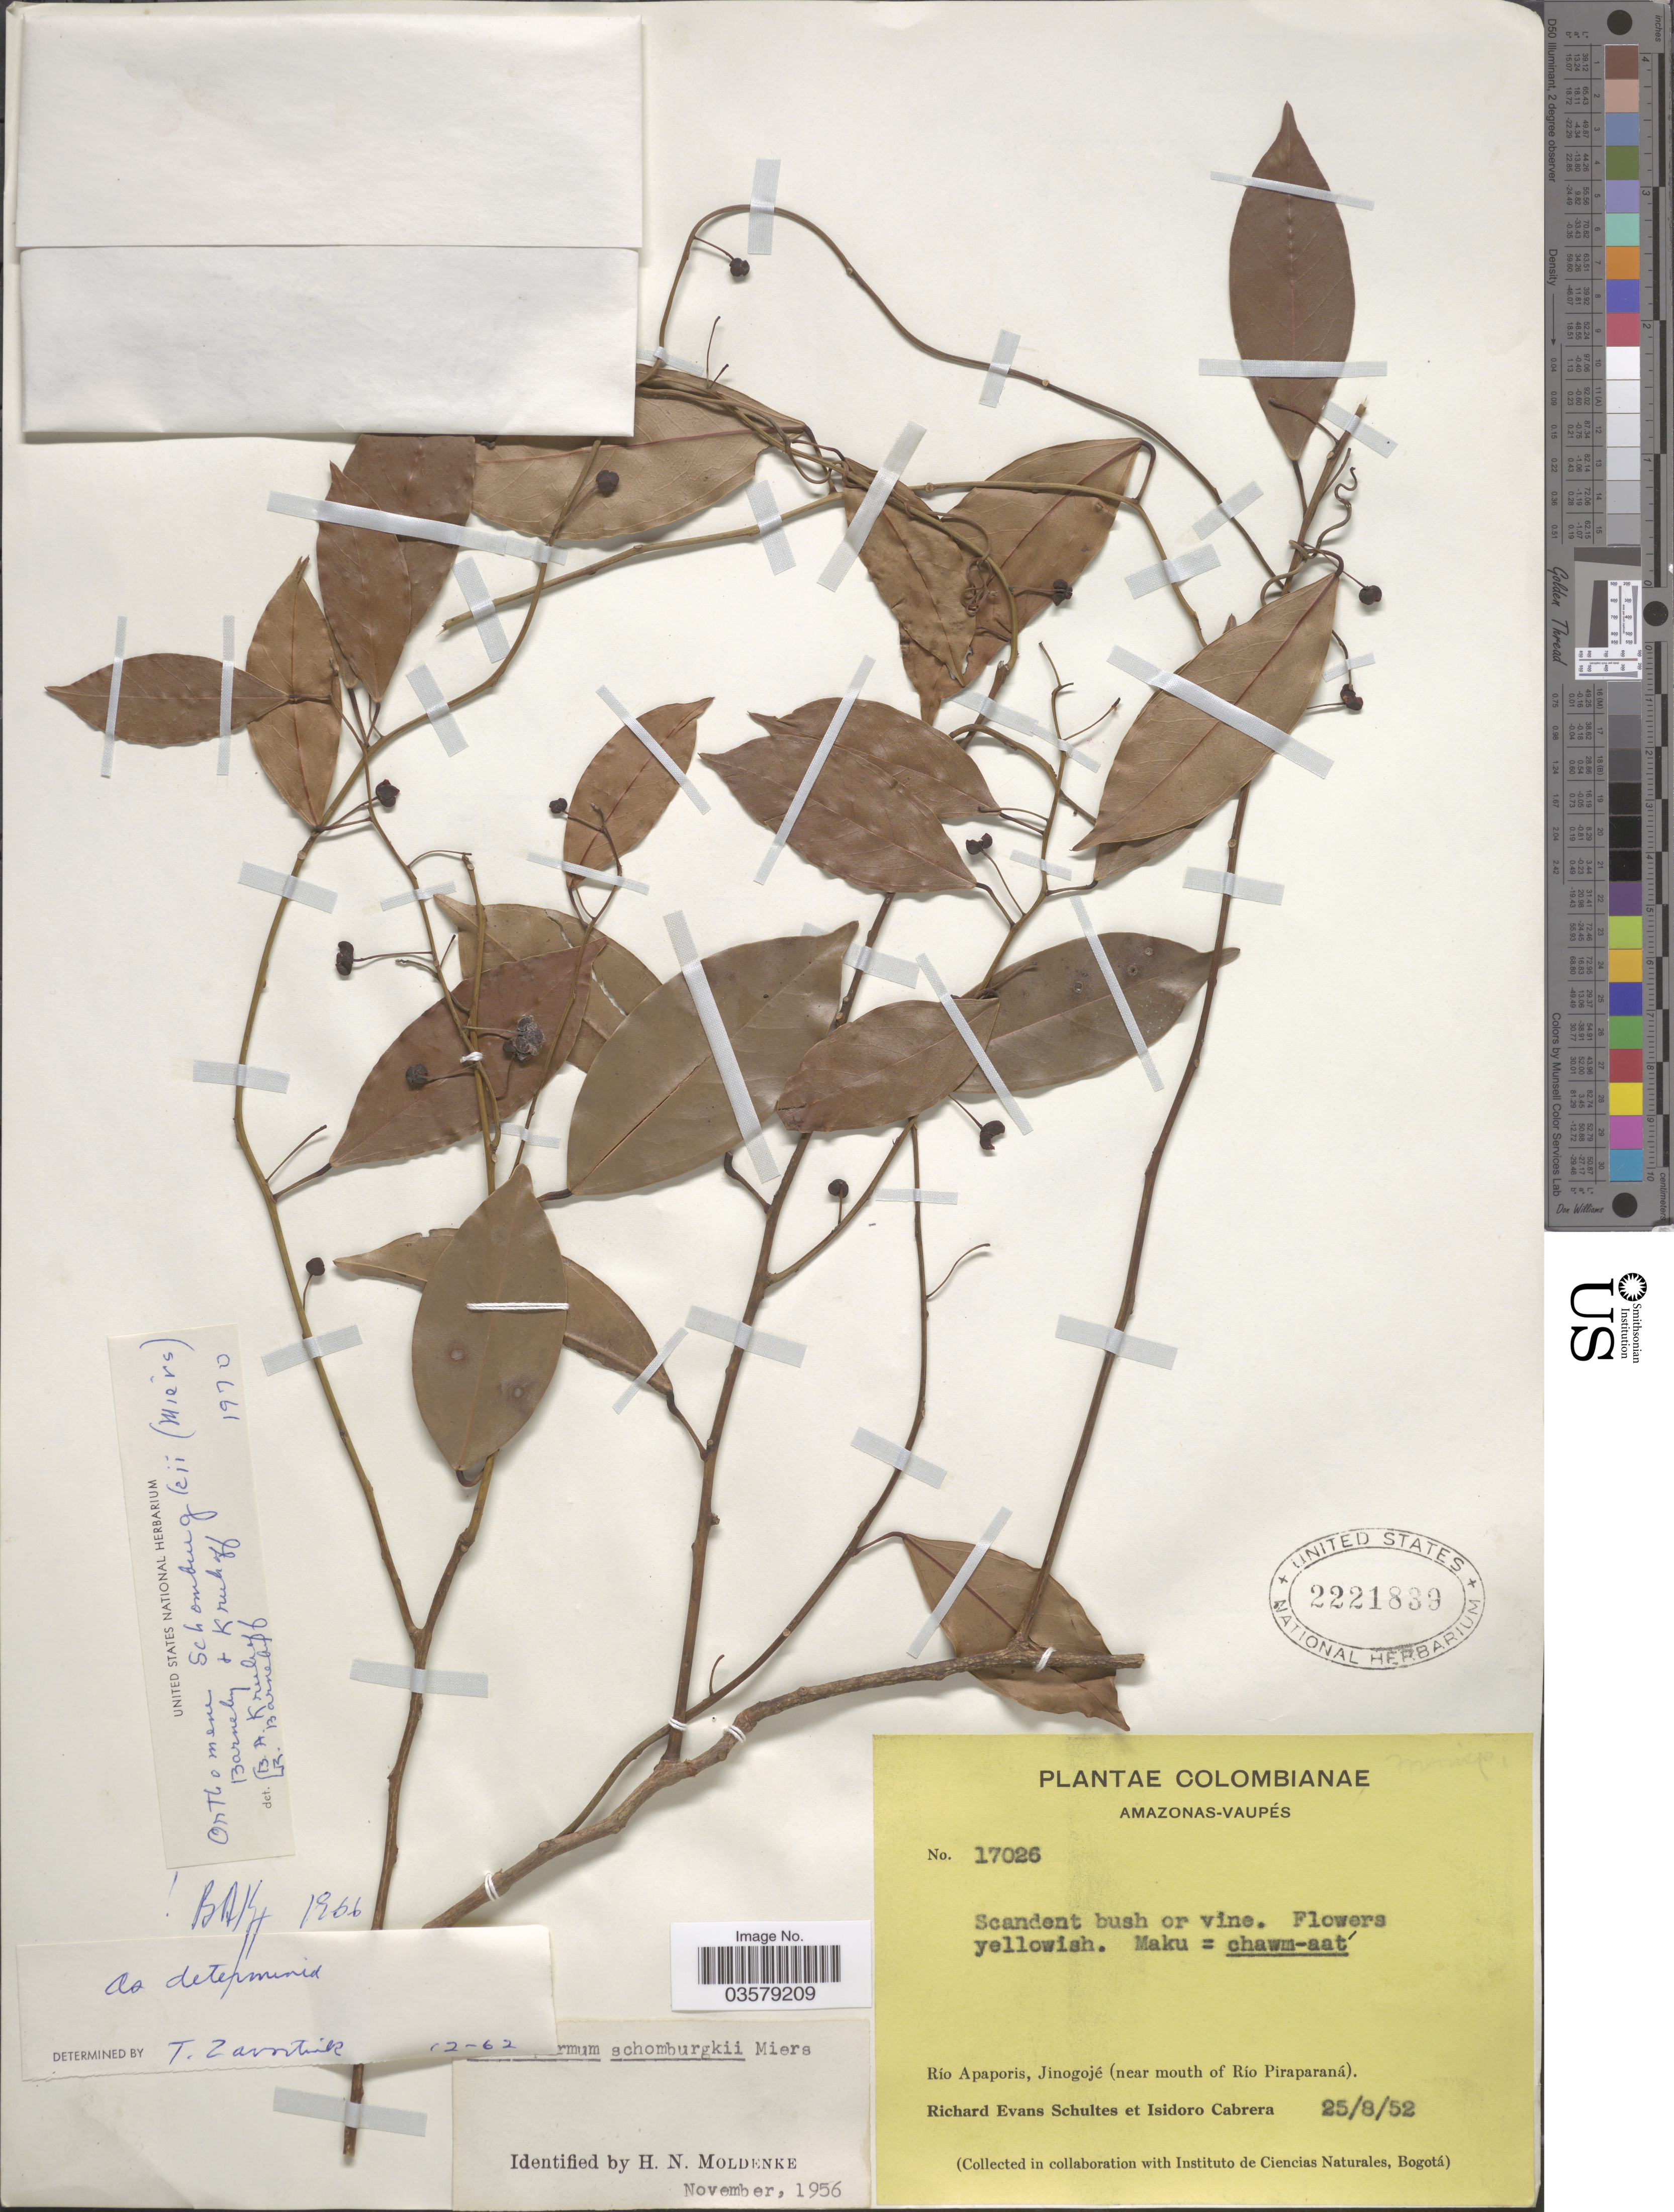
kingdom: Plantae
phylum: Tracheophyta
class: Magnoliopsida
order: Ranunculales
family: Menispermaceae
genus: Anomospermum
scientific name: Anomospermum schomburgkii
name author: Miers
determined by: Strong, Mark T., (BOT), Smithsonian Institution - National Museum of Natural History (UNITED STATES)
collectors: R. E. Schultes & I. Cabrera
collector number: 17026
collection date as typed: Transcribed d/m/y: 25/8/52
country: Colombia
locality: Amazonas-Vaupés. Río Apaporis, Jinogojé (near mouth of Río Piraparaná).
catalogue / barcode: US 2221839